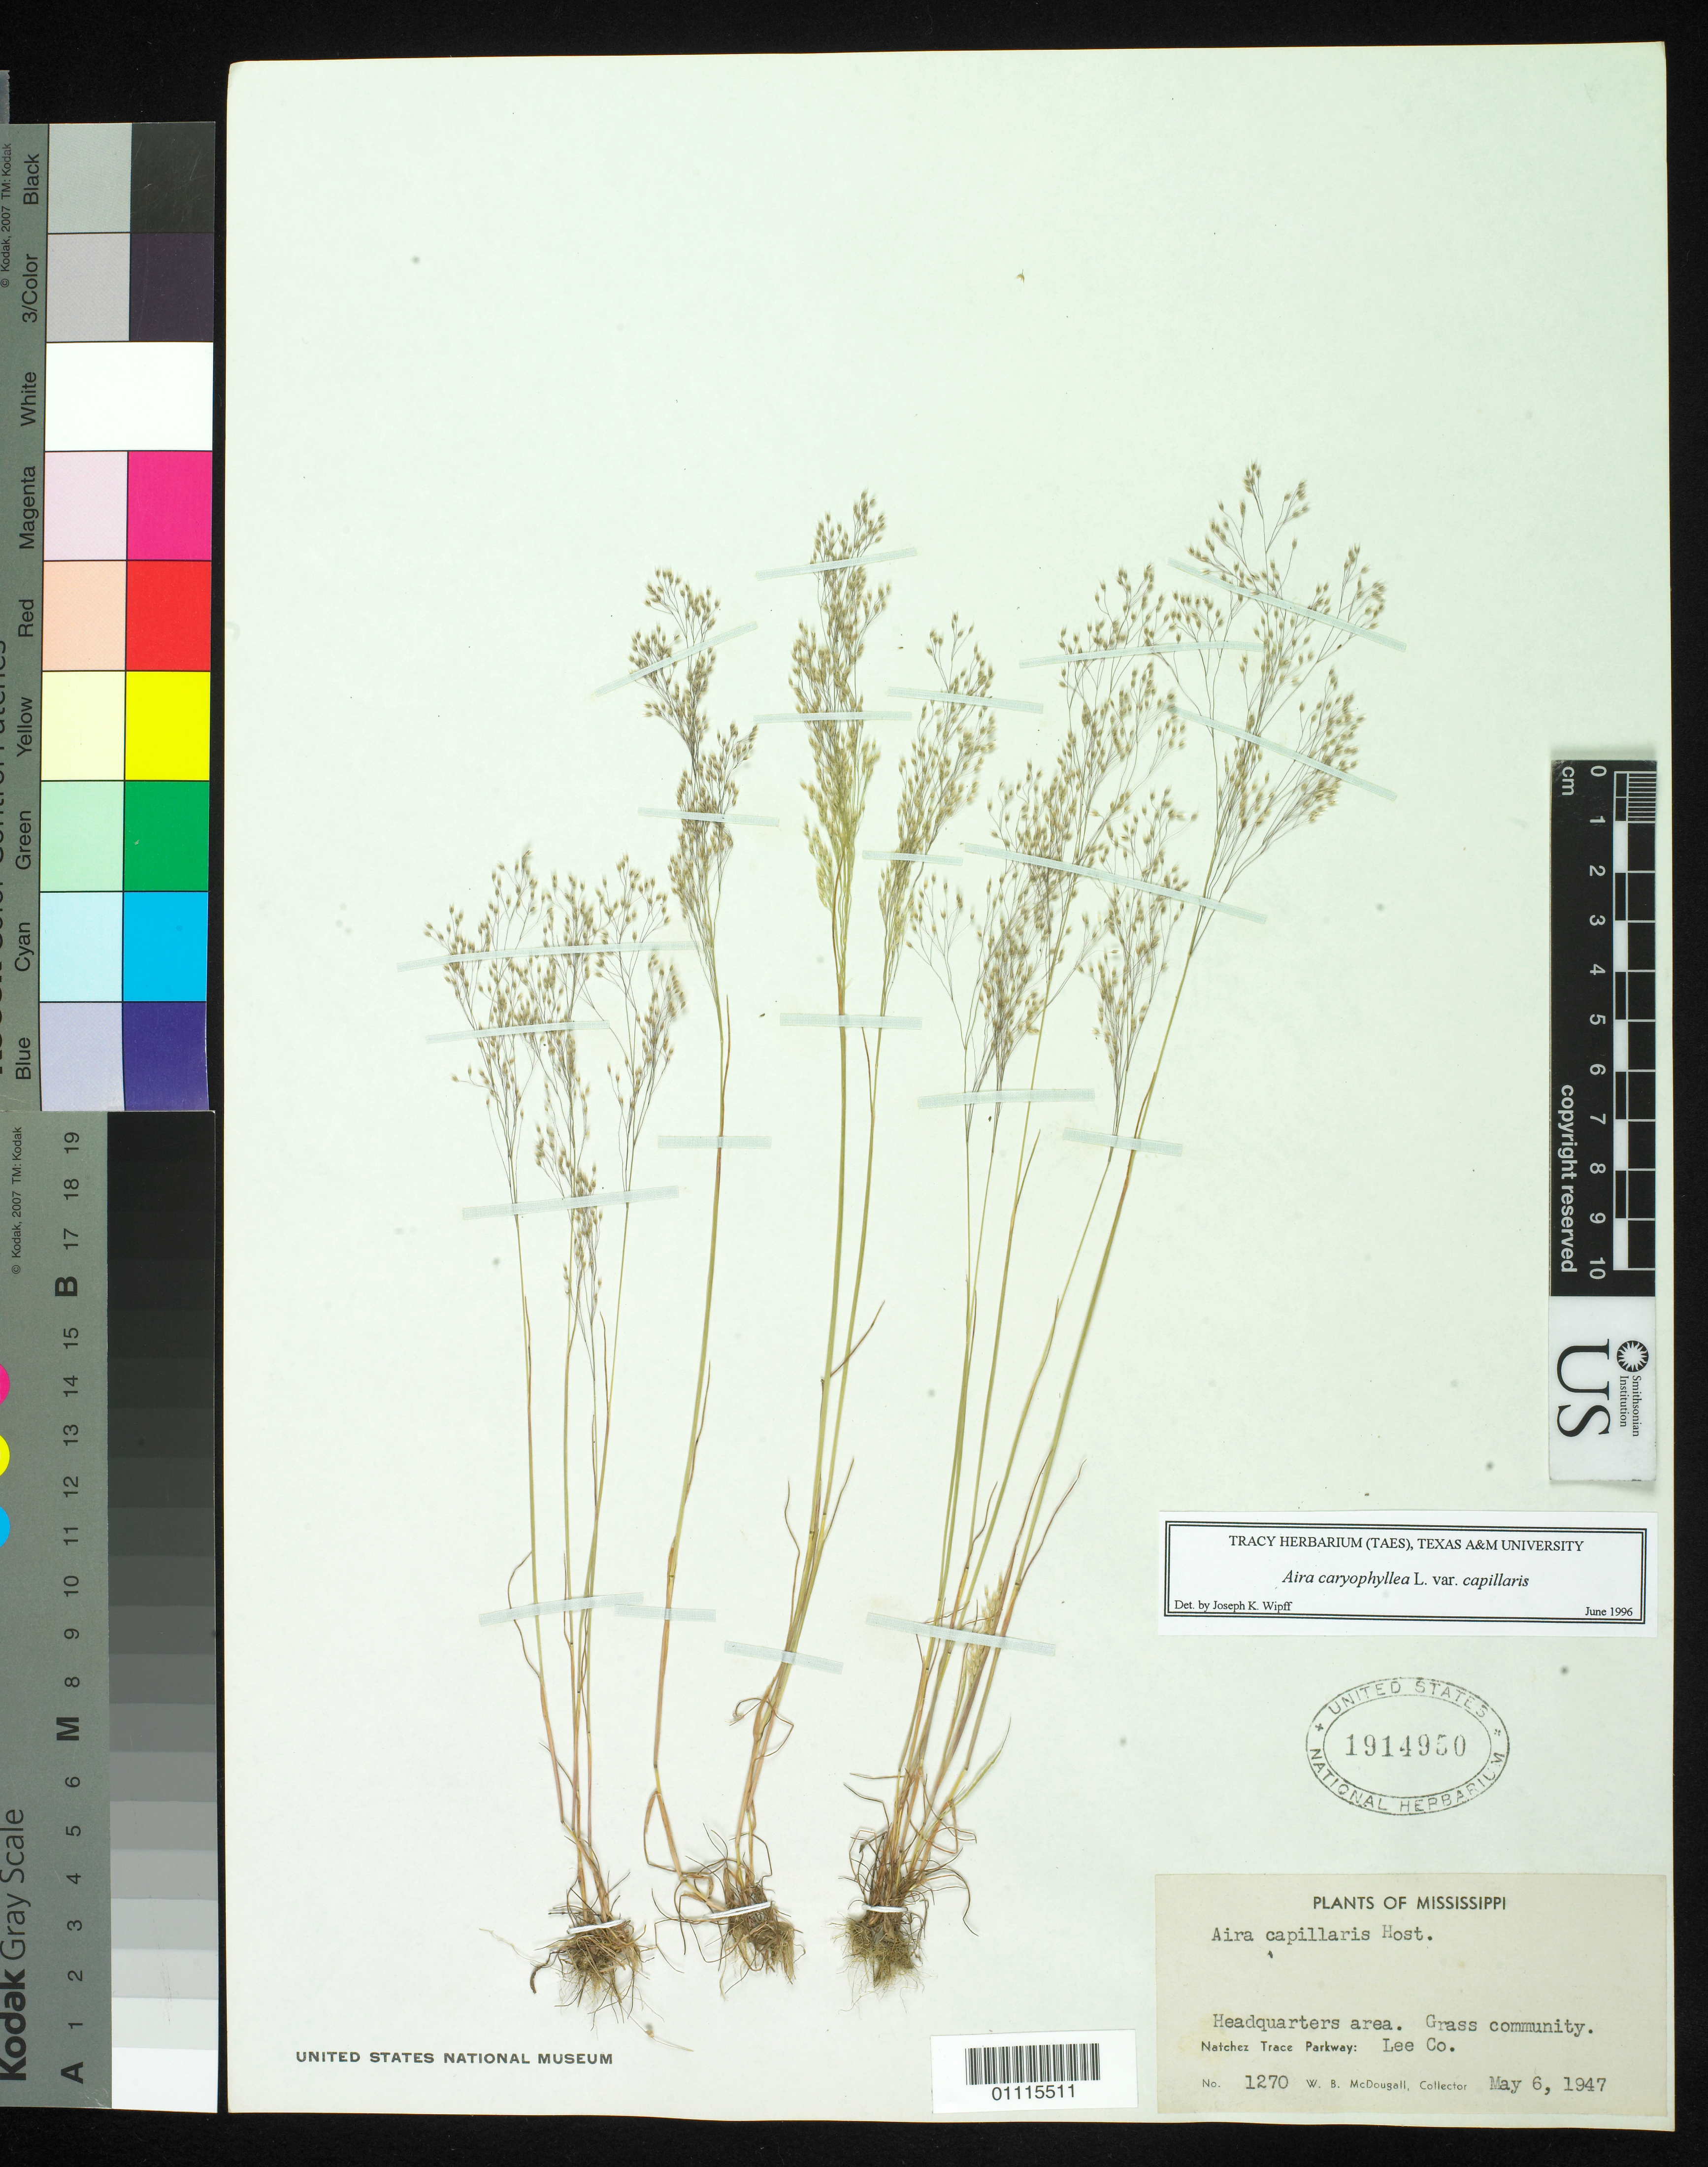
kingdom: Plantae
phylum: Tracheophyta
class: Liliopsida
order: Poales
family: Poaceae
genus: Aira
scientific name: Aira elegantissima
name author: Schur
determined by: Poaceae Reorganization Project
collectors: W. McDougall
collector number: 1270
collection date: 1947-05-06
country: United States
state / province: Mississippi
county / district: Lee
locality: Natchez Trace Parkway, headquarters area.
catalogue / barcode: US 1914950